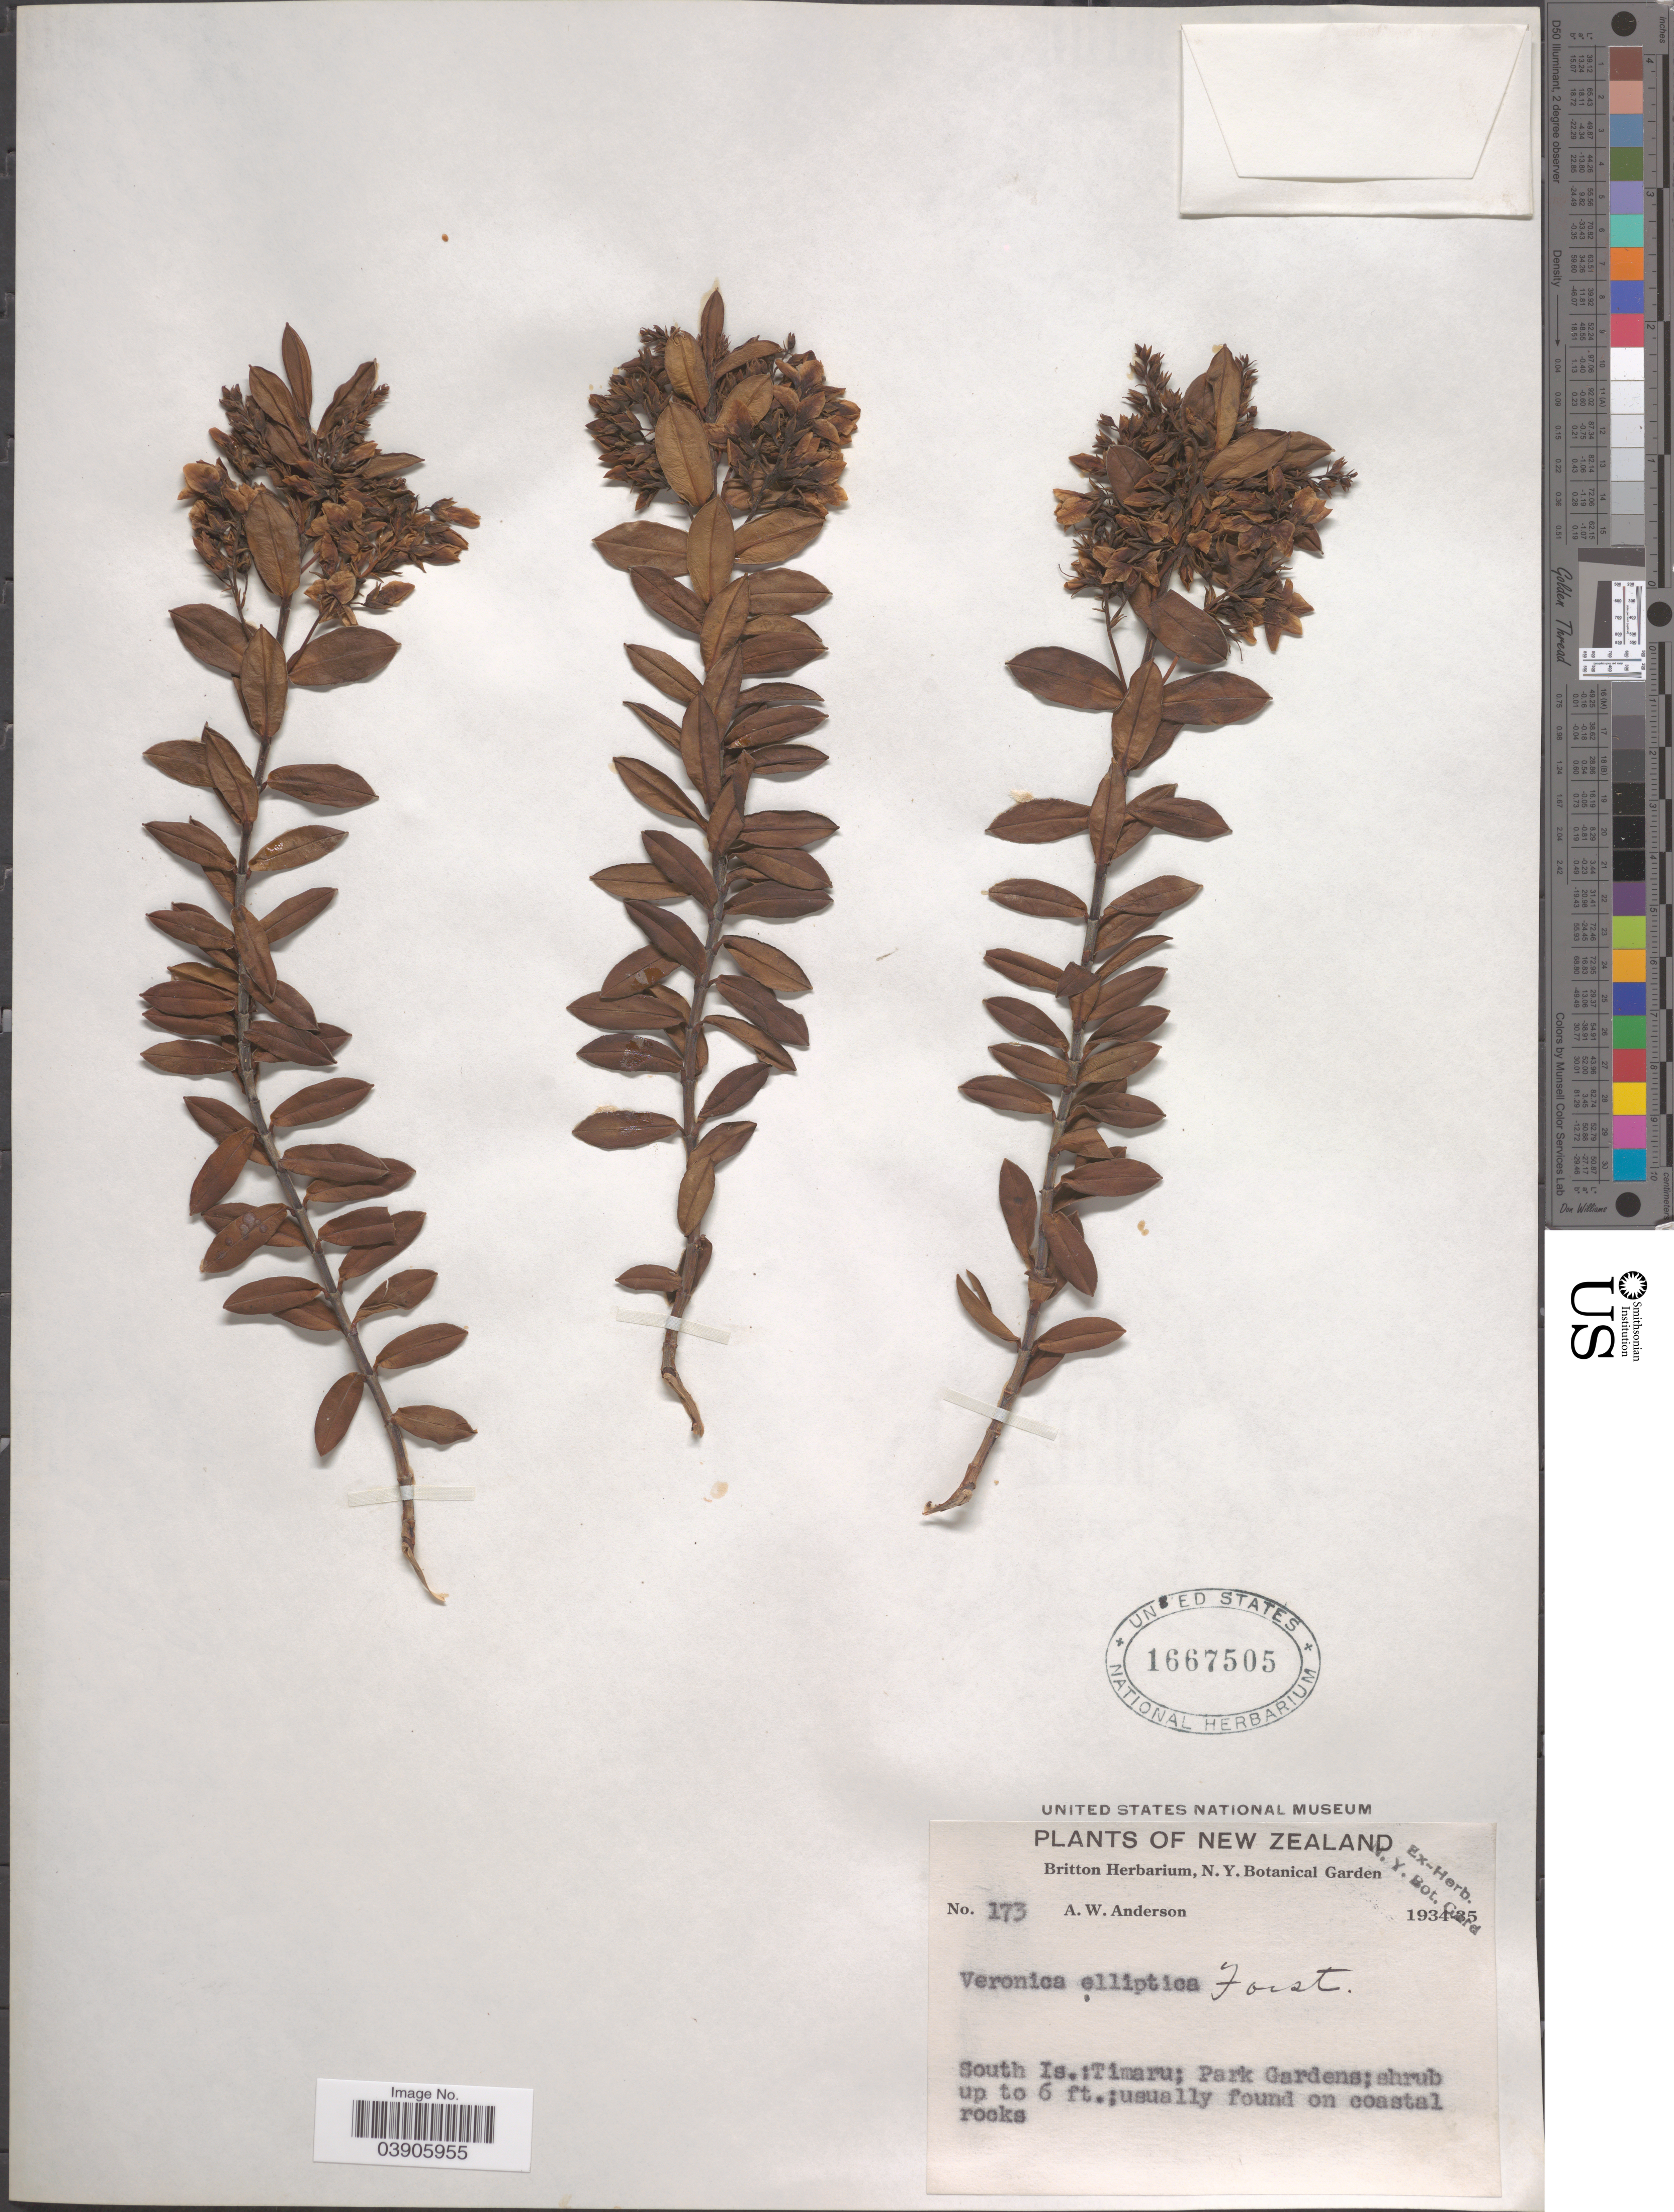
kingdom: Plantae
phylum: Tracheophyta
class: Magnoliopsida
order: Lamiales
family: Plantaginaceae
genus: Hebe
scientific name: Hebe elliptica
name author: (G. Forst.) Pennell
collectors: A. W. Anderson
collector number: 173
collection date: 1934/1935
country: New Zealand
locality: South Is.:Timaru; Park Gardens.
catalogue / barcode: US 1667505